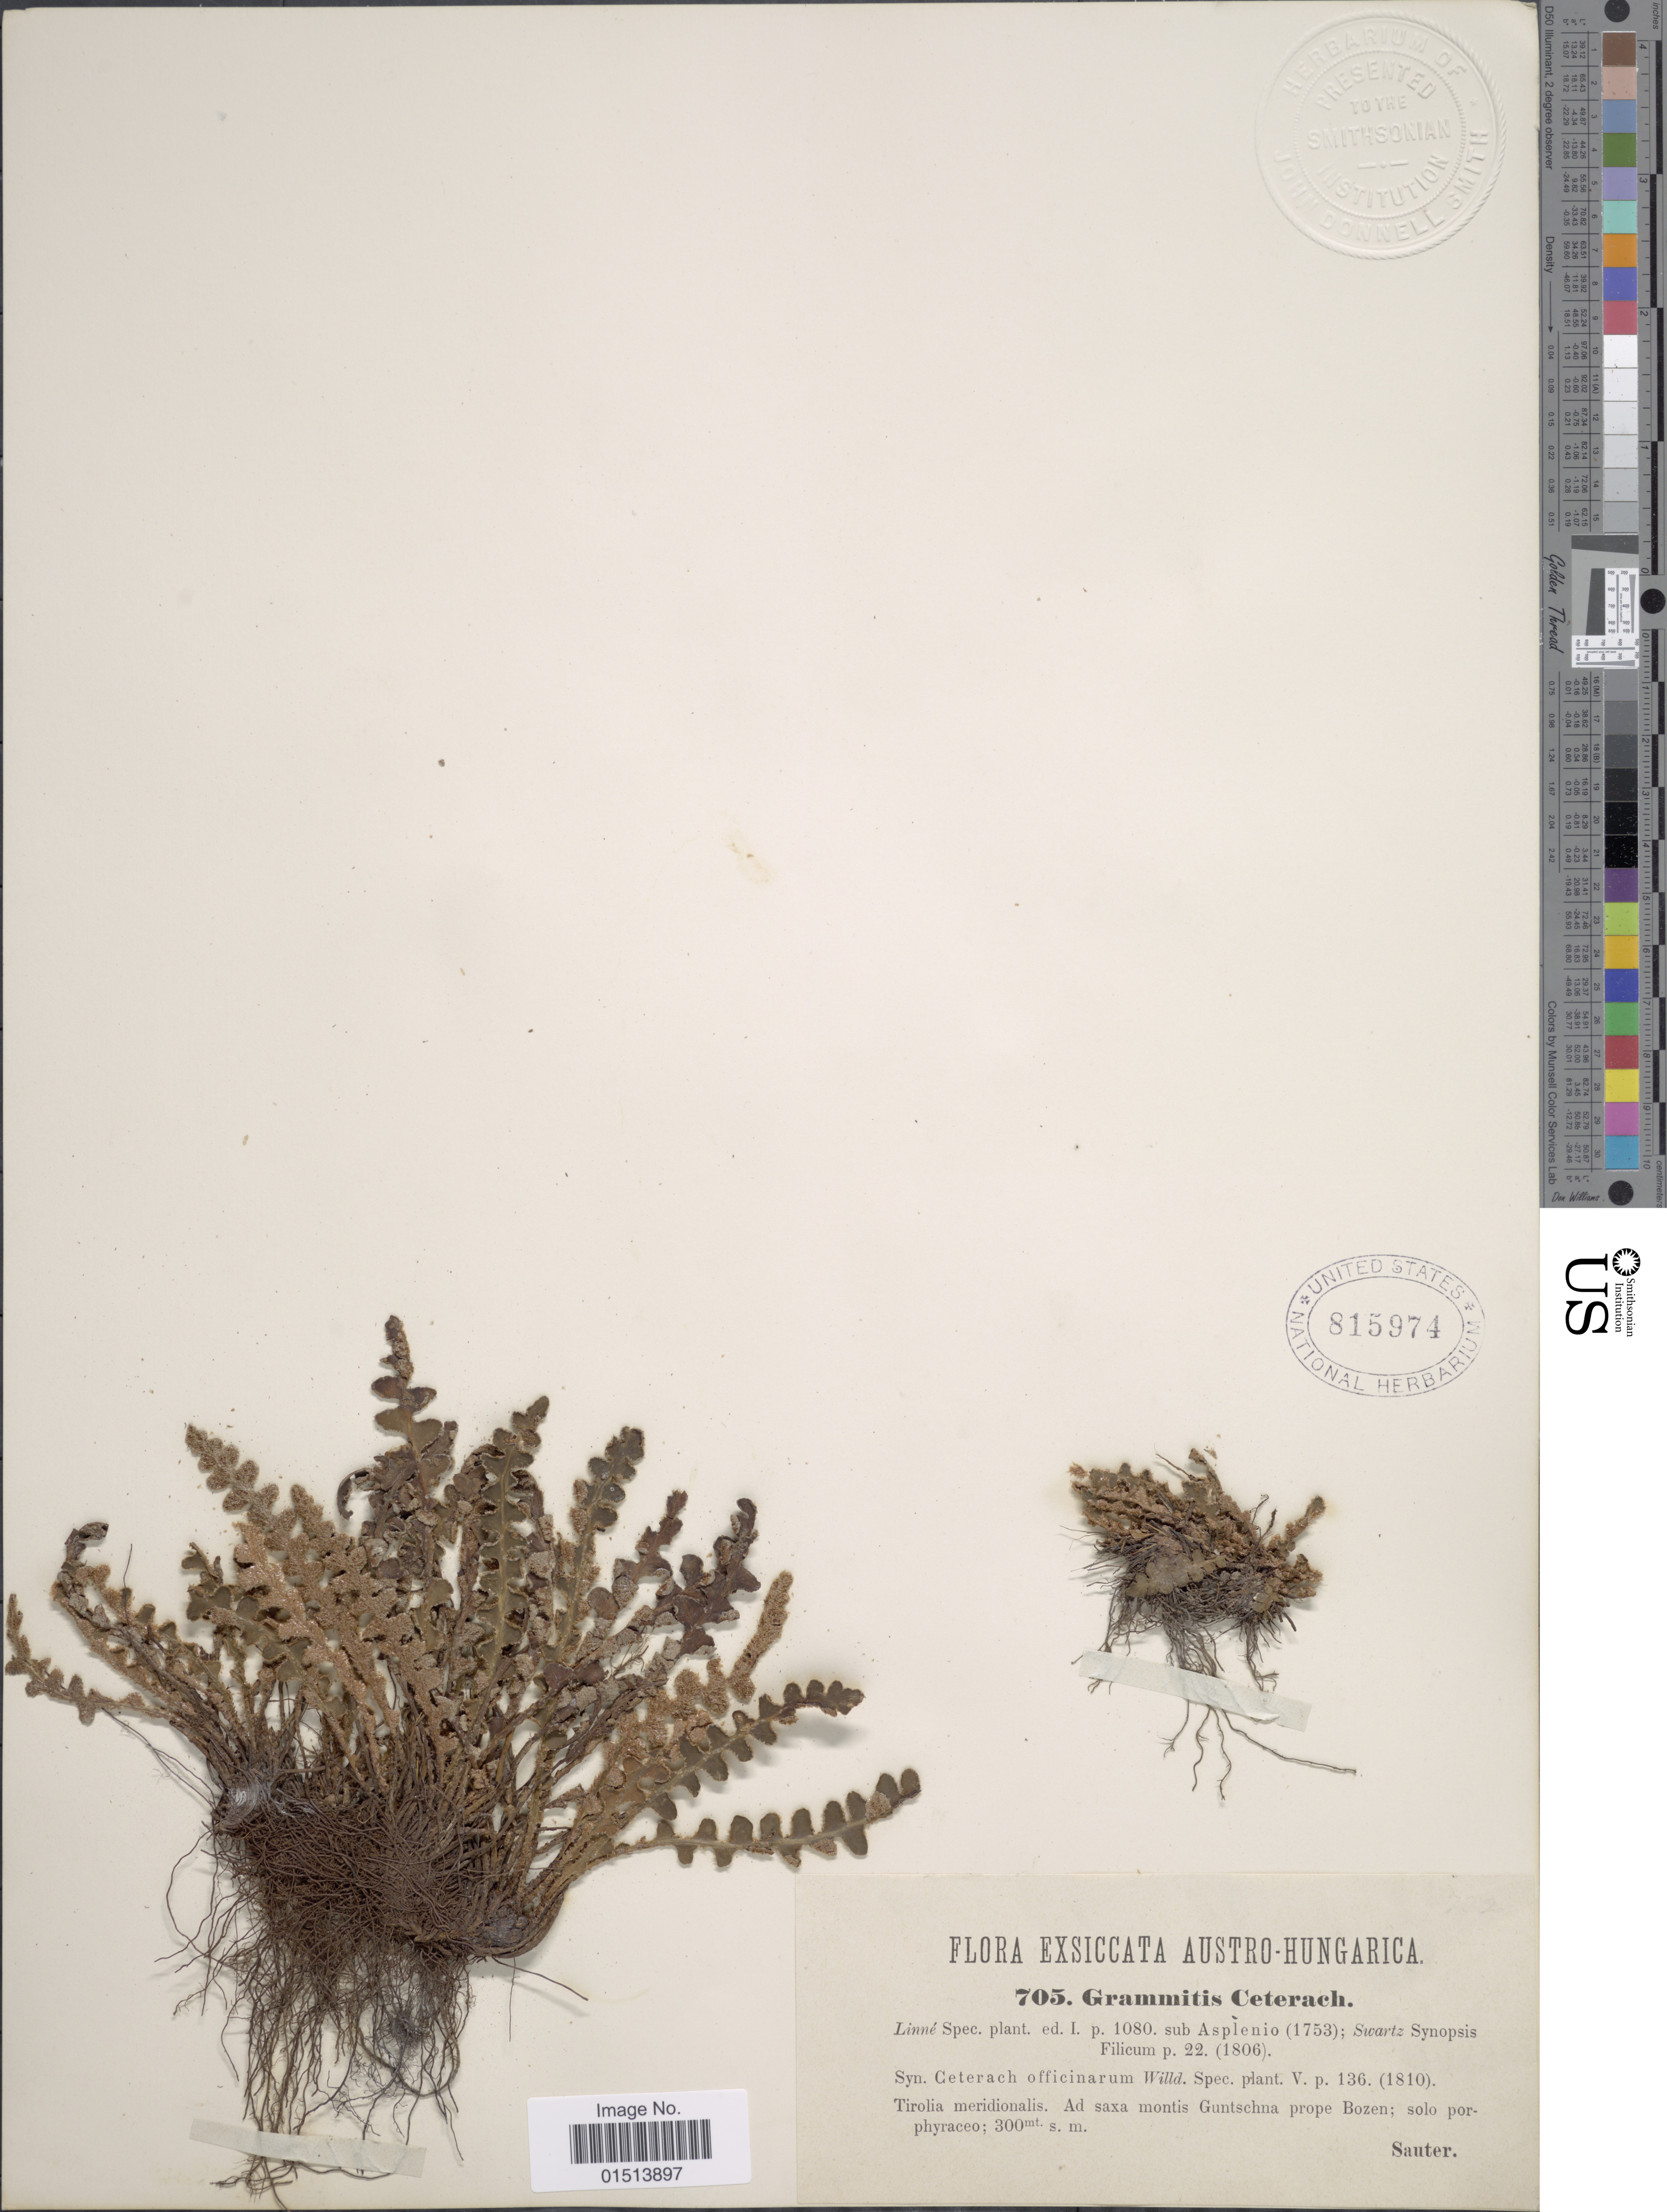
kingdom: Plantae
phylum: Tracheophyta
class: Polypodiopsida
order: Polypodiales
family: Aspleniaceae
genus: Asplenium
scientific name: Asplenium officinarum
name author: DC.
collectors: -. Sauter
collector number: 705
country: Austria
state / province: Tirol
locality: Austro-Hungarica, Tirolia meridionalis, Ad saxa montis Guntschna prope Bozen; solo porphyraceo [interpreted]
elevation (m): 300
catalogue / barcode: US 815974